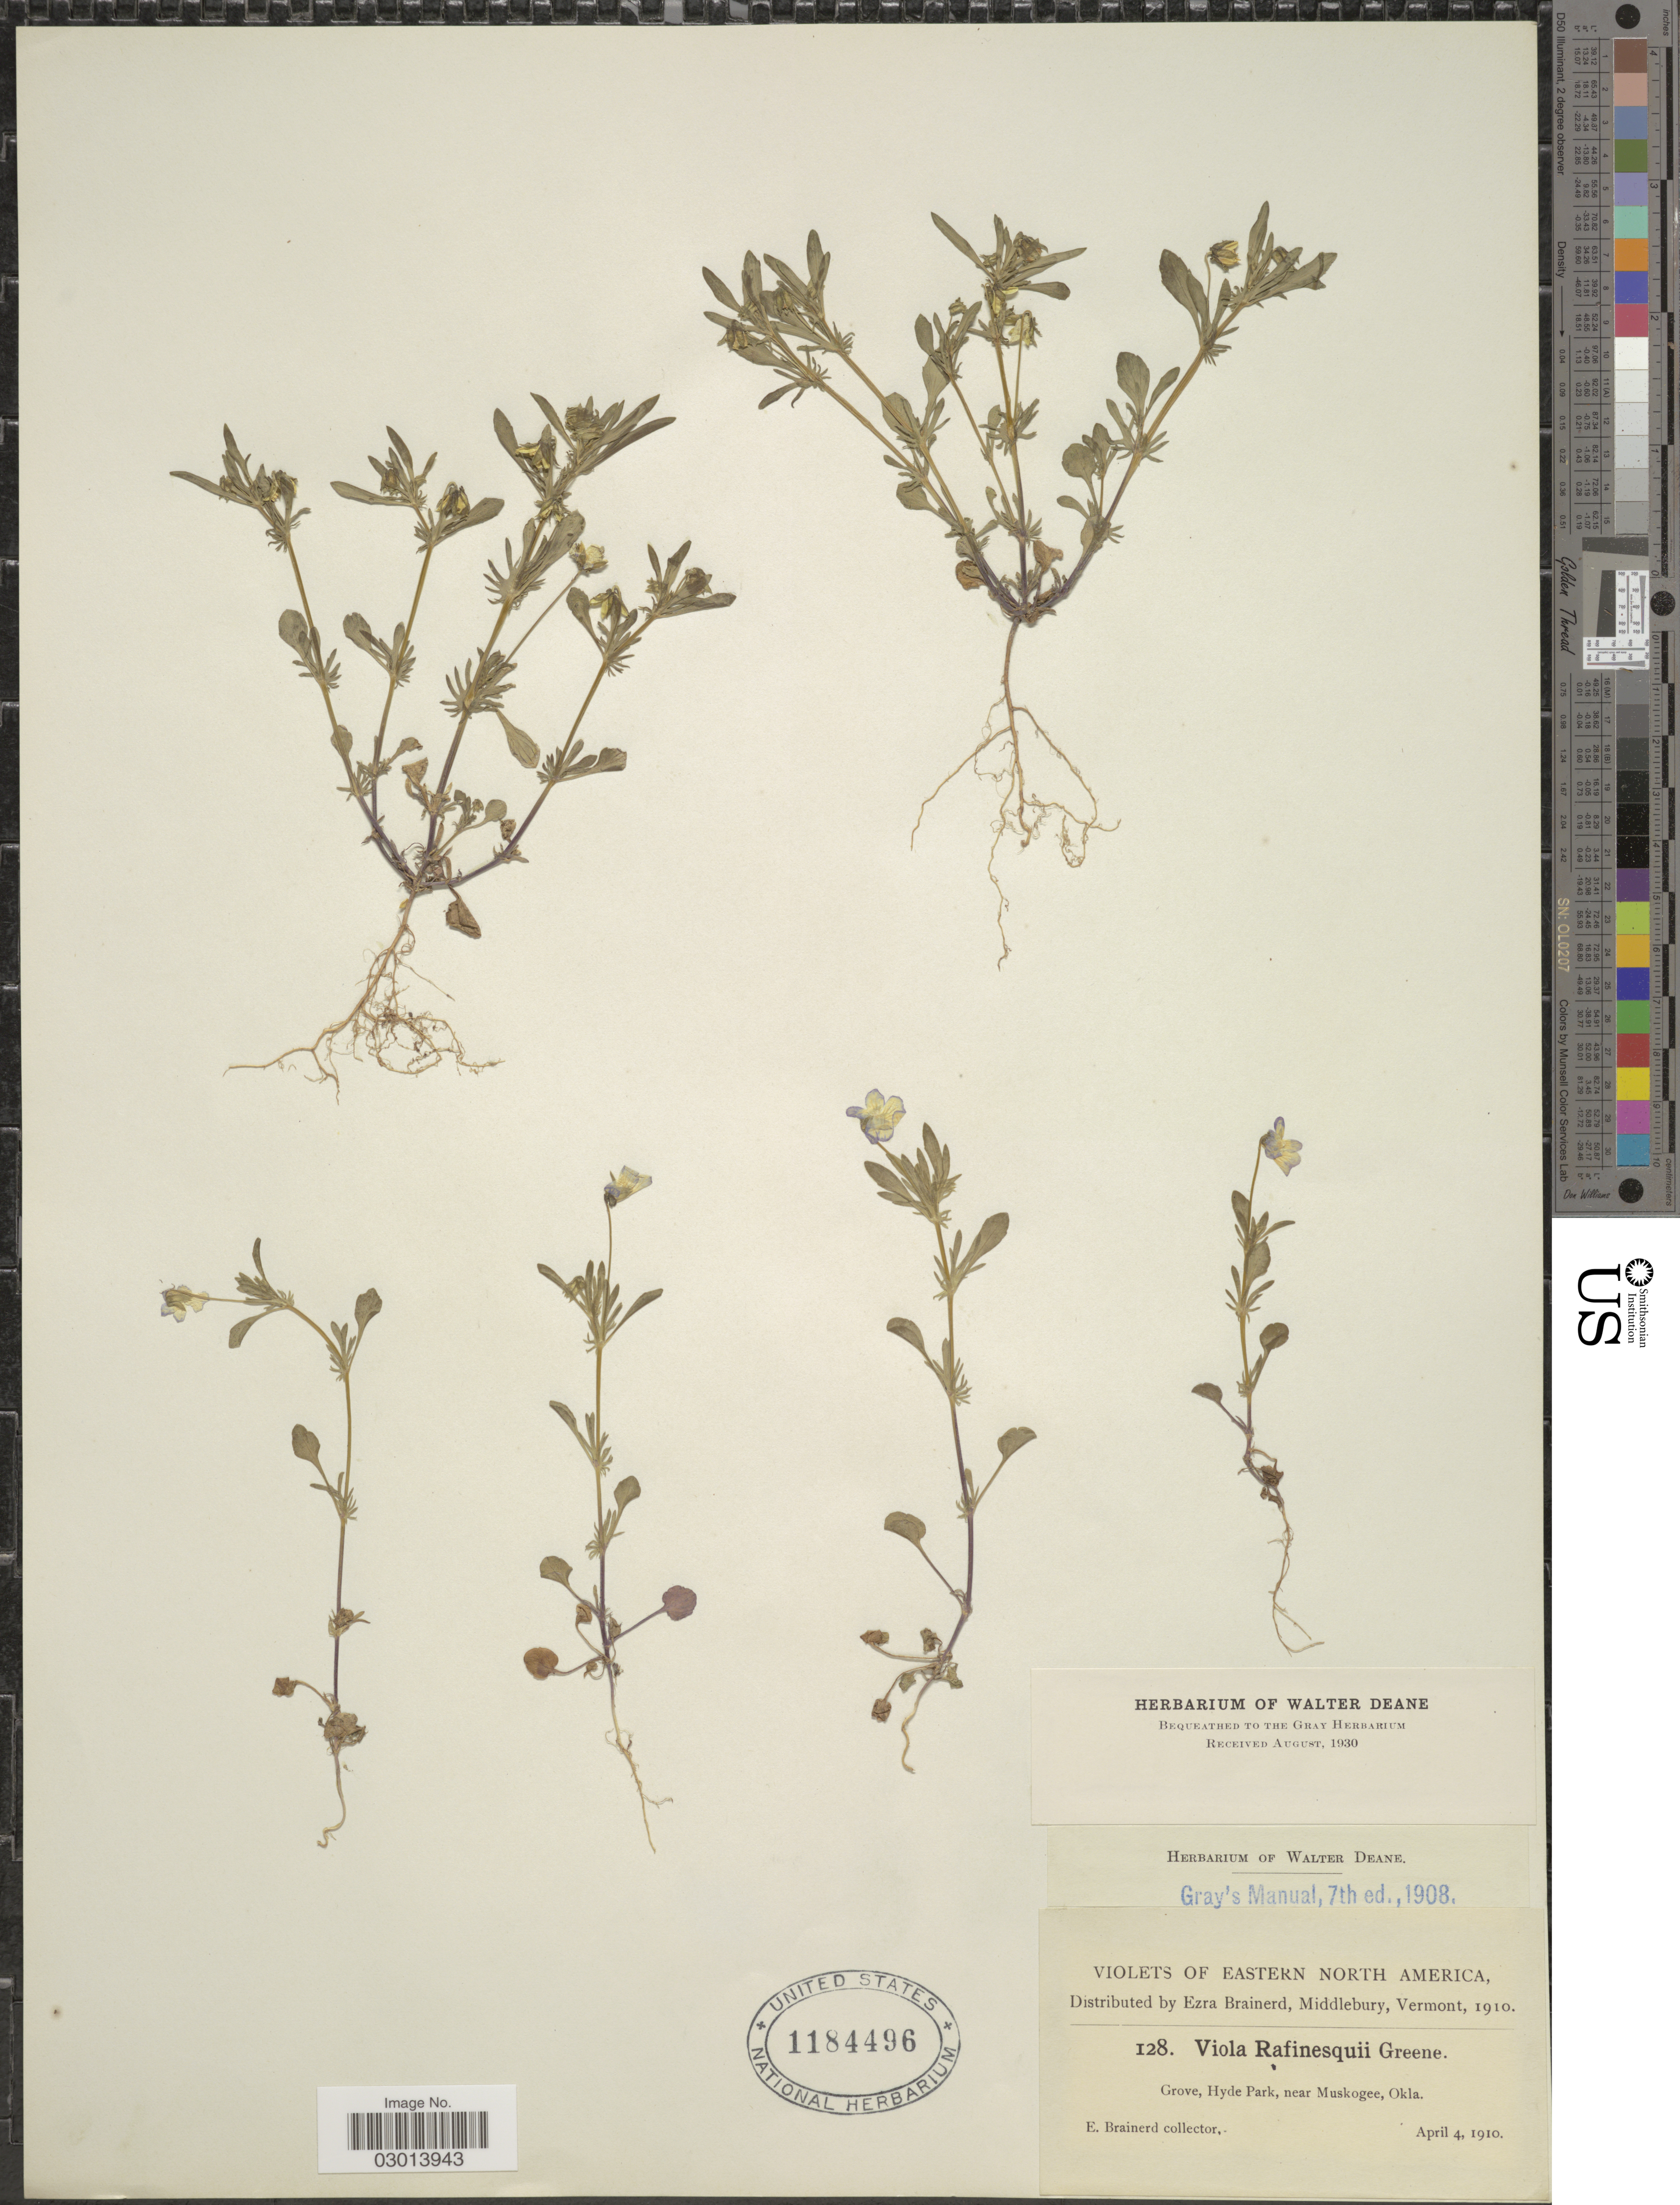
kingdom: Plantae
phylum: Tracheophyta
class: Magnoliopsida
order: Malpighiales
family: Violaceae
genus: Viola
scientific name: Viola rafinesquei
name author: Greene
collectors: E. Brainerd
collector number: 128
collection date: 1910-04-04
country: United States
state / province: Oklahoma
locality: Eastern North America, Grove, Hyde Park, near Muskogee.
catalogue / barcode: US 1184496